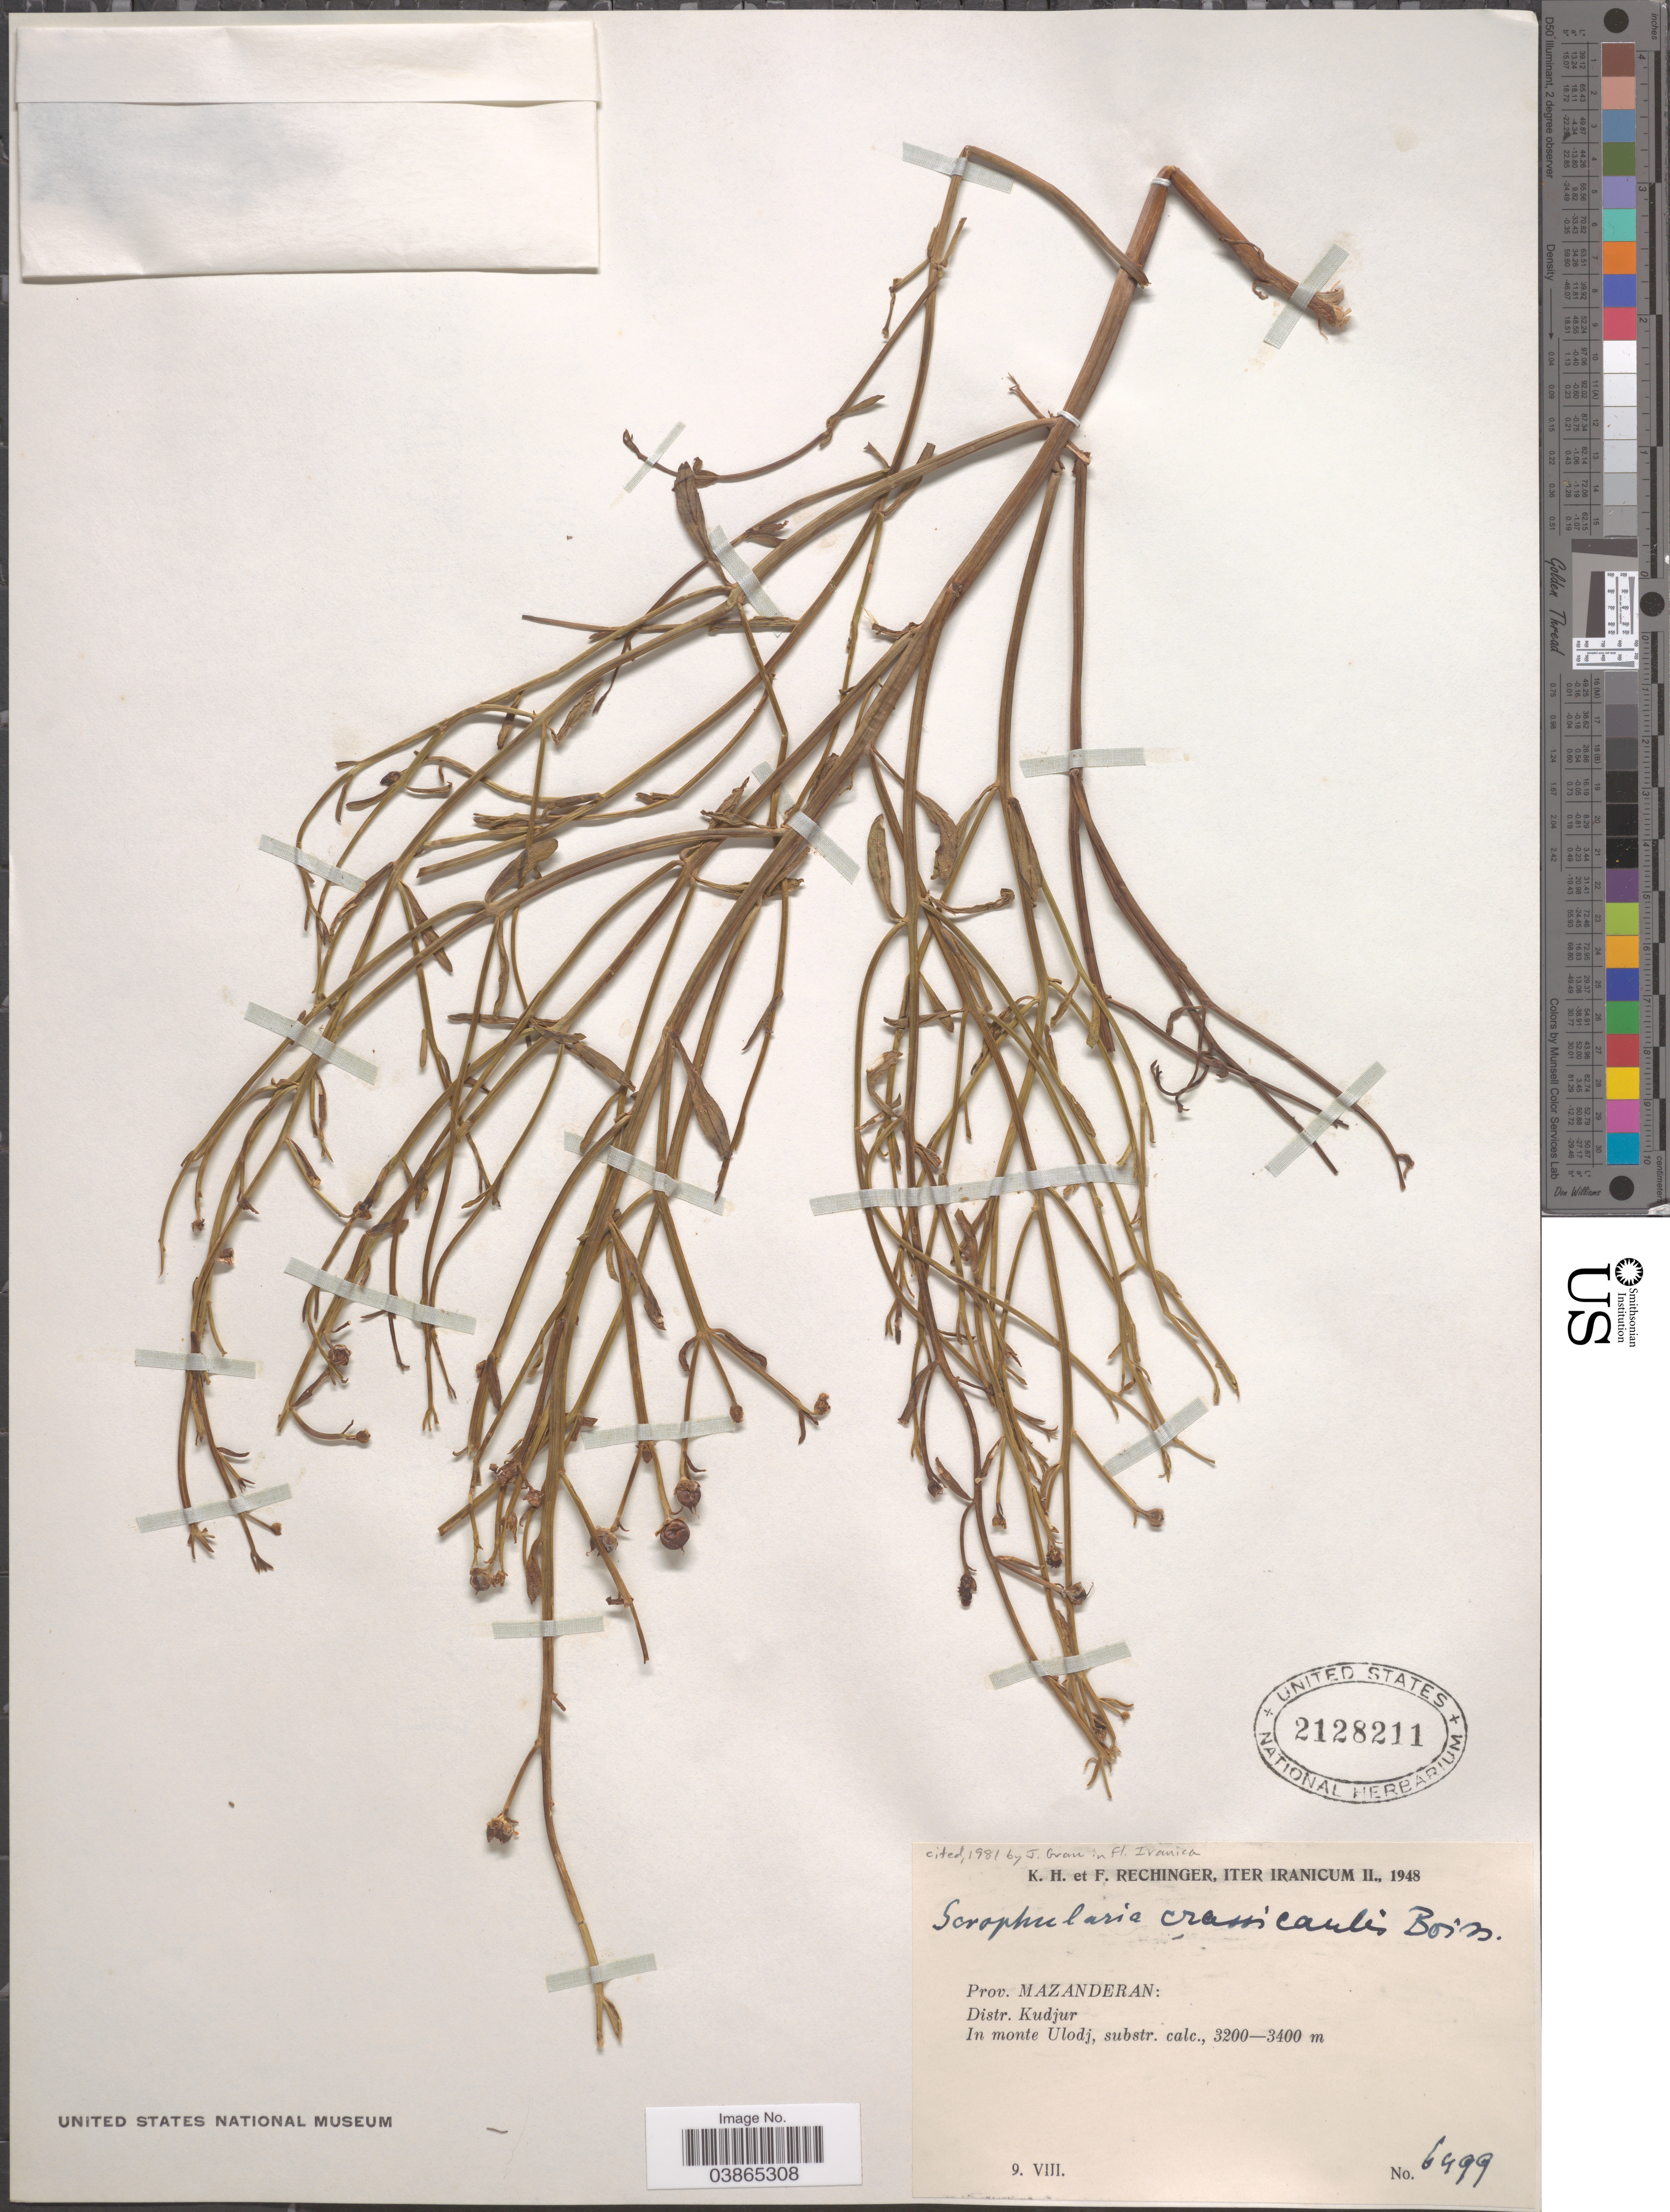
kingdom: Plantae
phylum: Tracheophyta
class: Magnoliopsida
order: Lamiales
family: Scrophulariaceae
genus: Scrophularia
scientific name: Scrophularia crassicaulis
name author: Boiss.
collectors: K. H. Rechinger & F. Rechinger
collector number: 6499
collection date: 1948-08-09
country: Iran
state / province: Mazandaran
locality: Iter Iranicum II. Prov. Mazanderan: Distr. Kudjur. In monte Ulodj.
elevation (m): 3200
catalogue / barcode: US 2128211